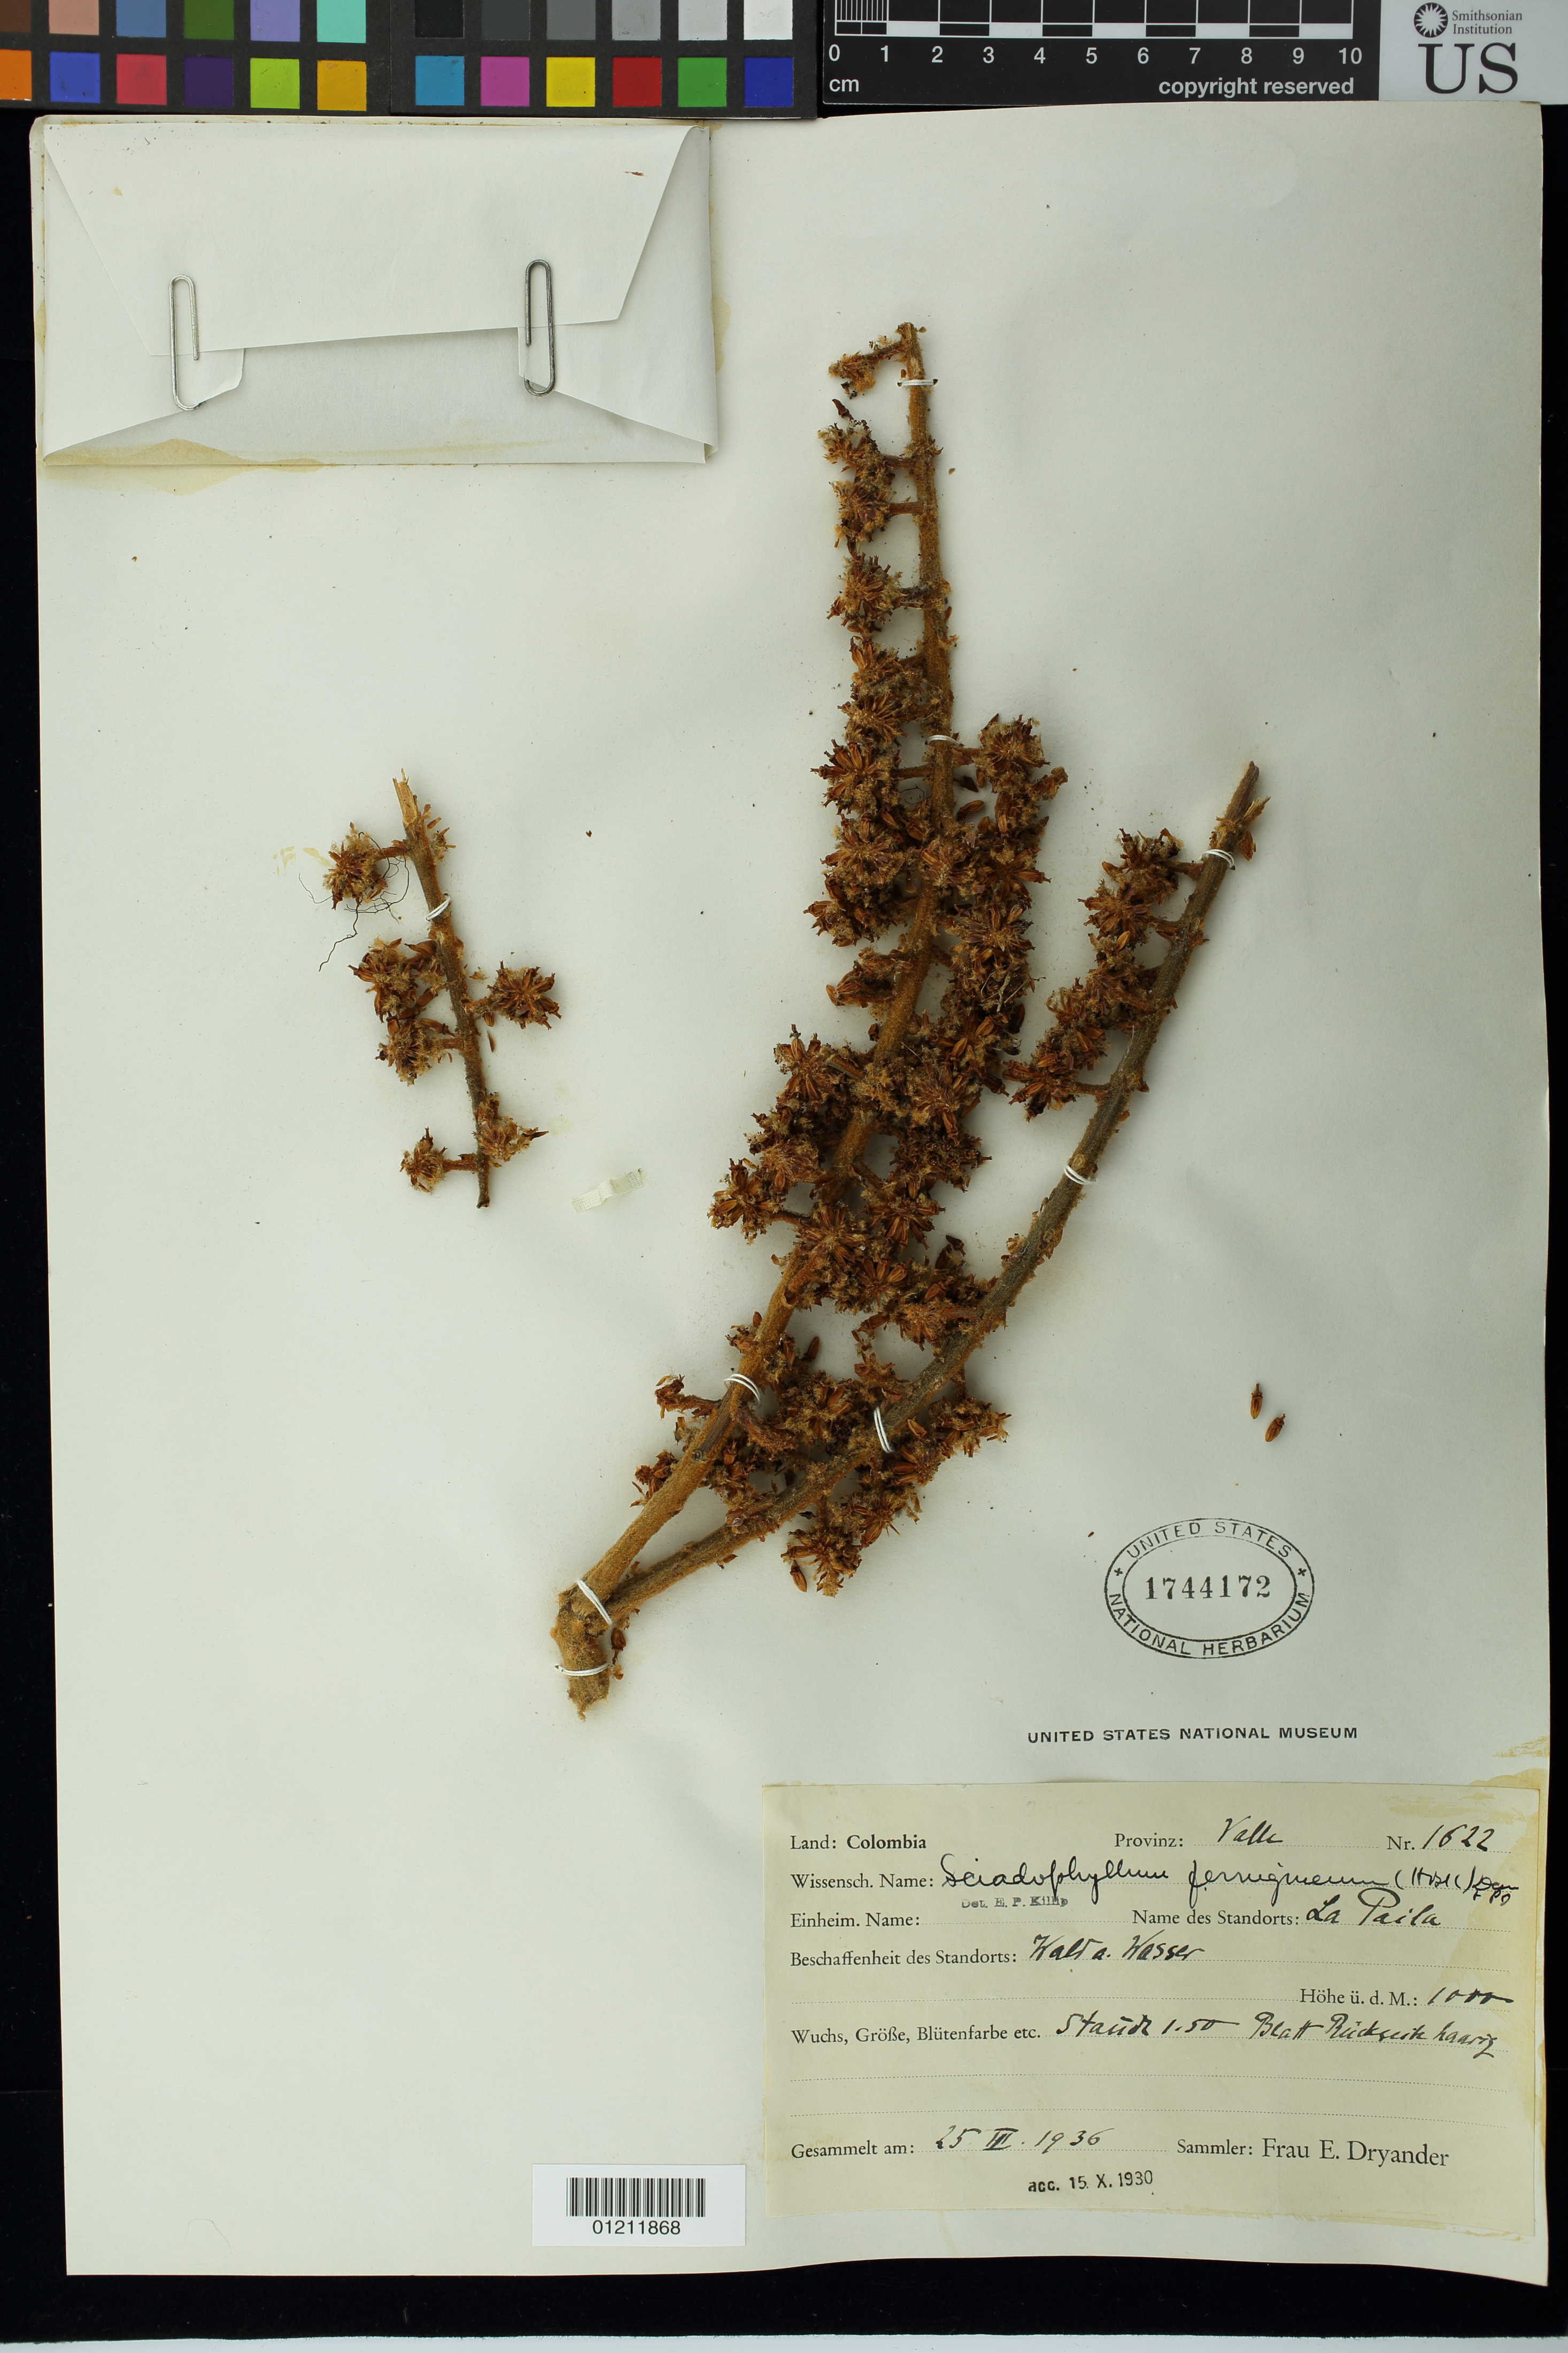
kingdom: Plantae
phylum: Tracheophyta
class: Magnoliopsida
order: Apiales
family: Araliaceae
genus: Schefflera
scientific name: Schefflera ferruginea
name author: (Willd. ex Schult.) Harms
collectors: E. I. Dryander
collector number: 1622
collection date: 1936-03-25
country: Colombia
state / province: Valle del Cauca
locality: Provinz: Valle; Name des Standorts: La Paila.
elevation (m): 1000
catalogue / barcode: US 1744172